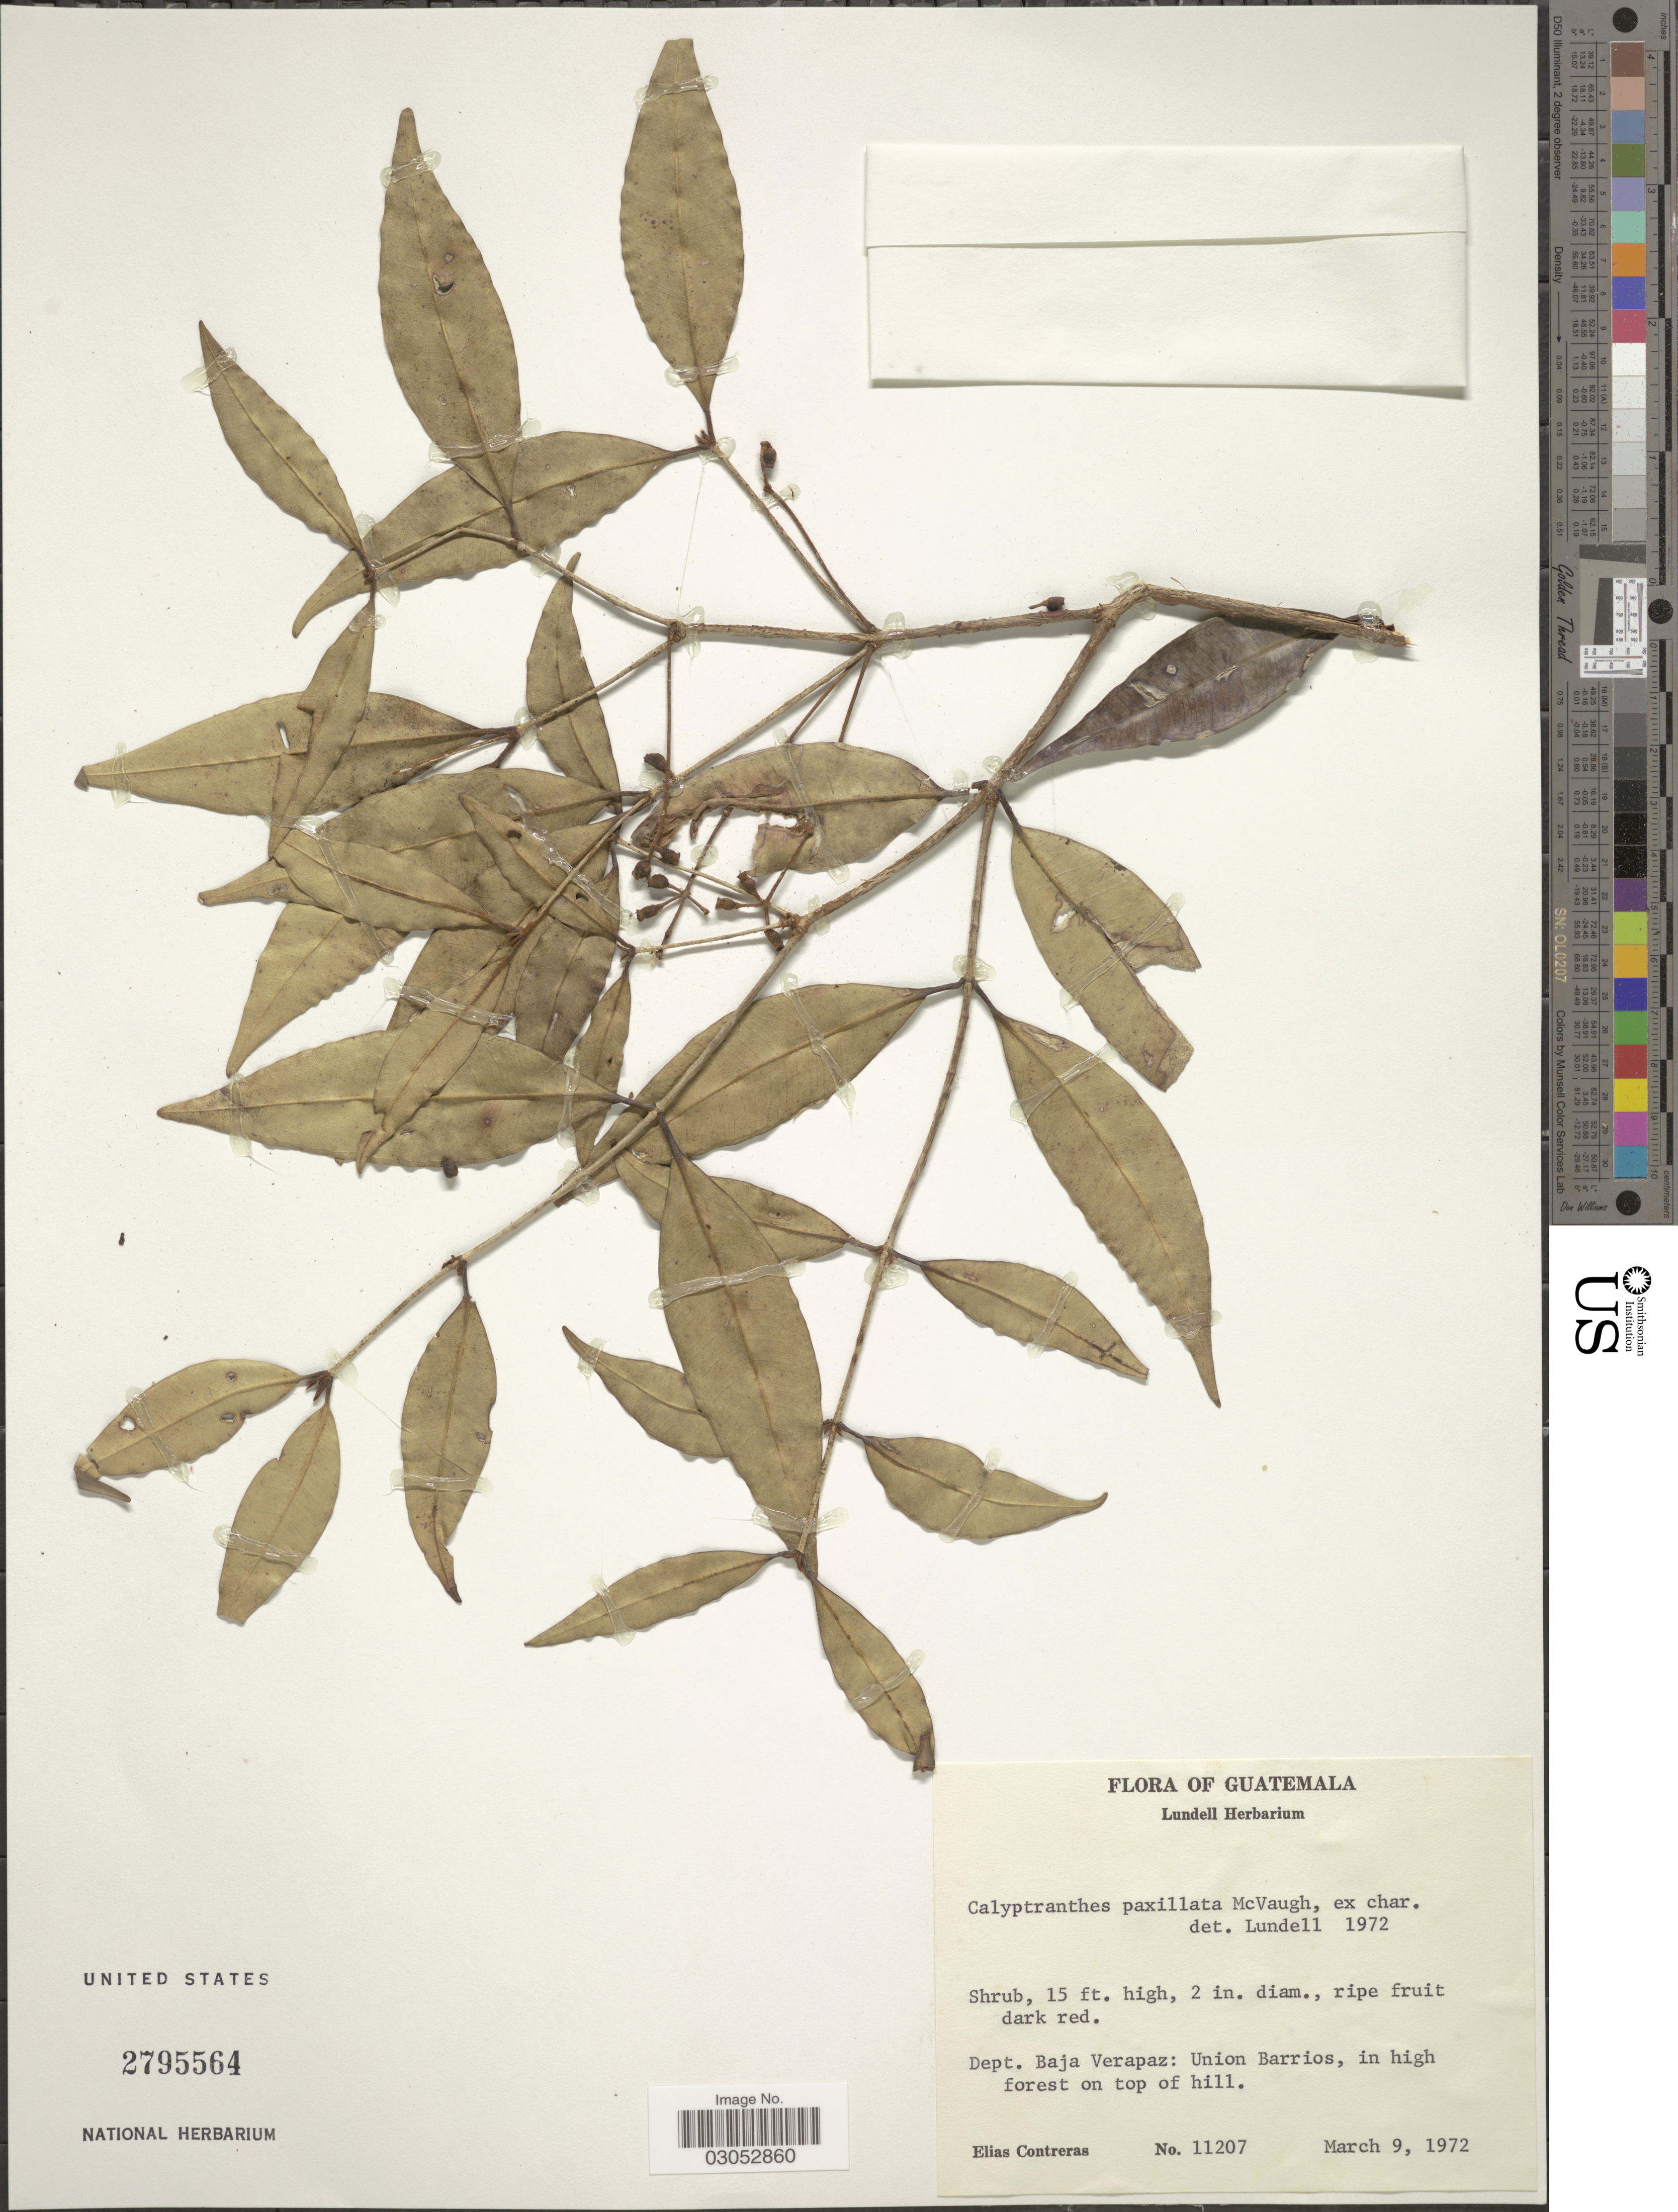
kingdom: Plantae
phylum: Tracheophyta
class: Magnoliopsida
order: Myrtales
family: Myrtaceae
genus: Myrcia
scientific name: Myrcia paxillata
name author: (McVaugh) A.R. Lourenço & Sánchez-Cháv.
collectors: E. Contreras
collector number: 11207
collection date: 1972-03-09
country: Guatemala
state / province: Baja Verapaz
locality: Dept. Baja Verapaz: Union Barrios, in high forest on top of hill.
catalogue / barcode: US 2795564